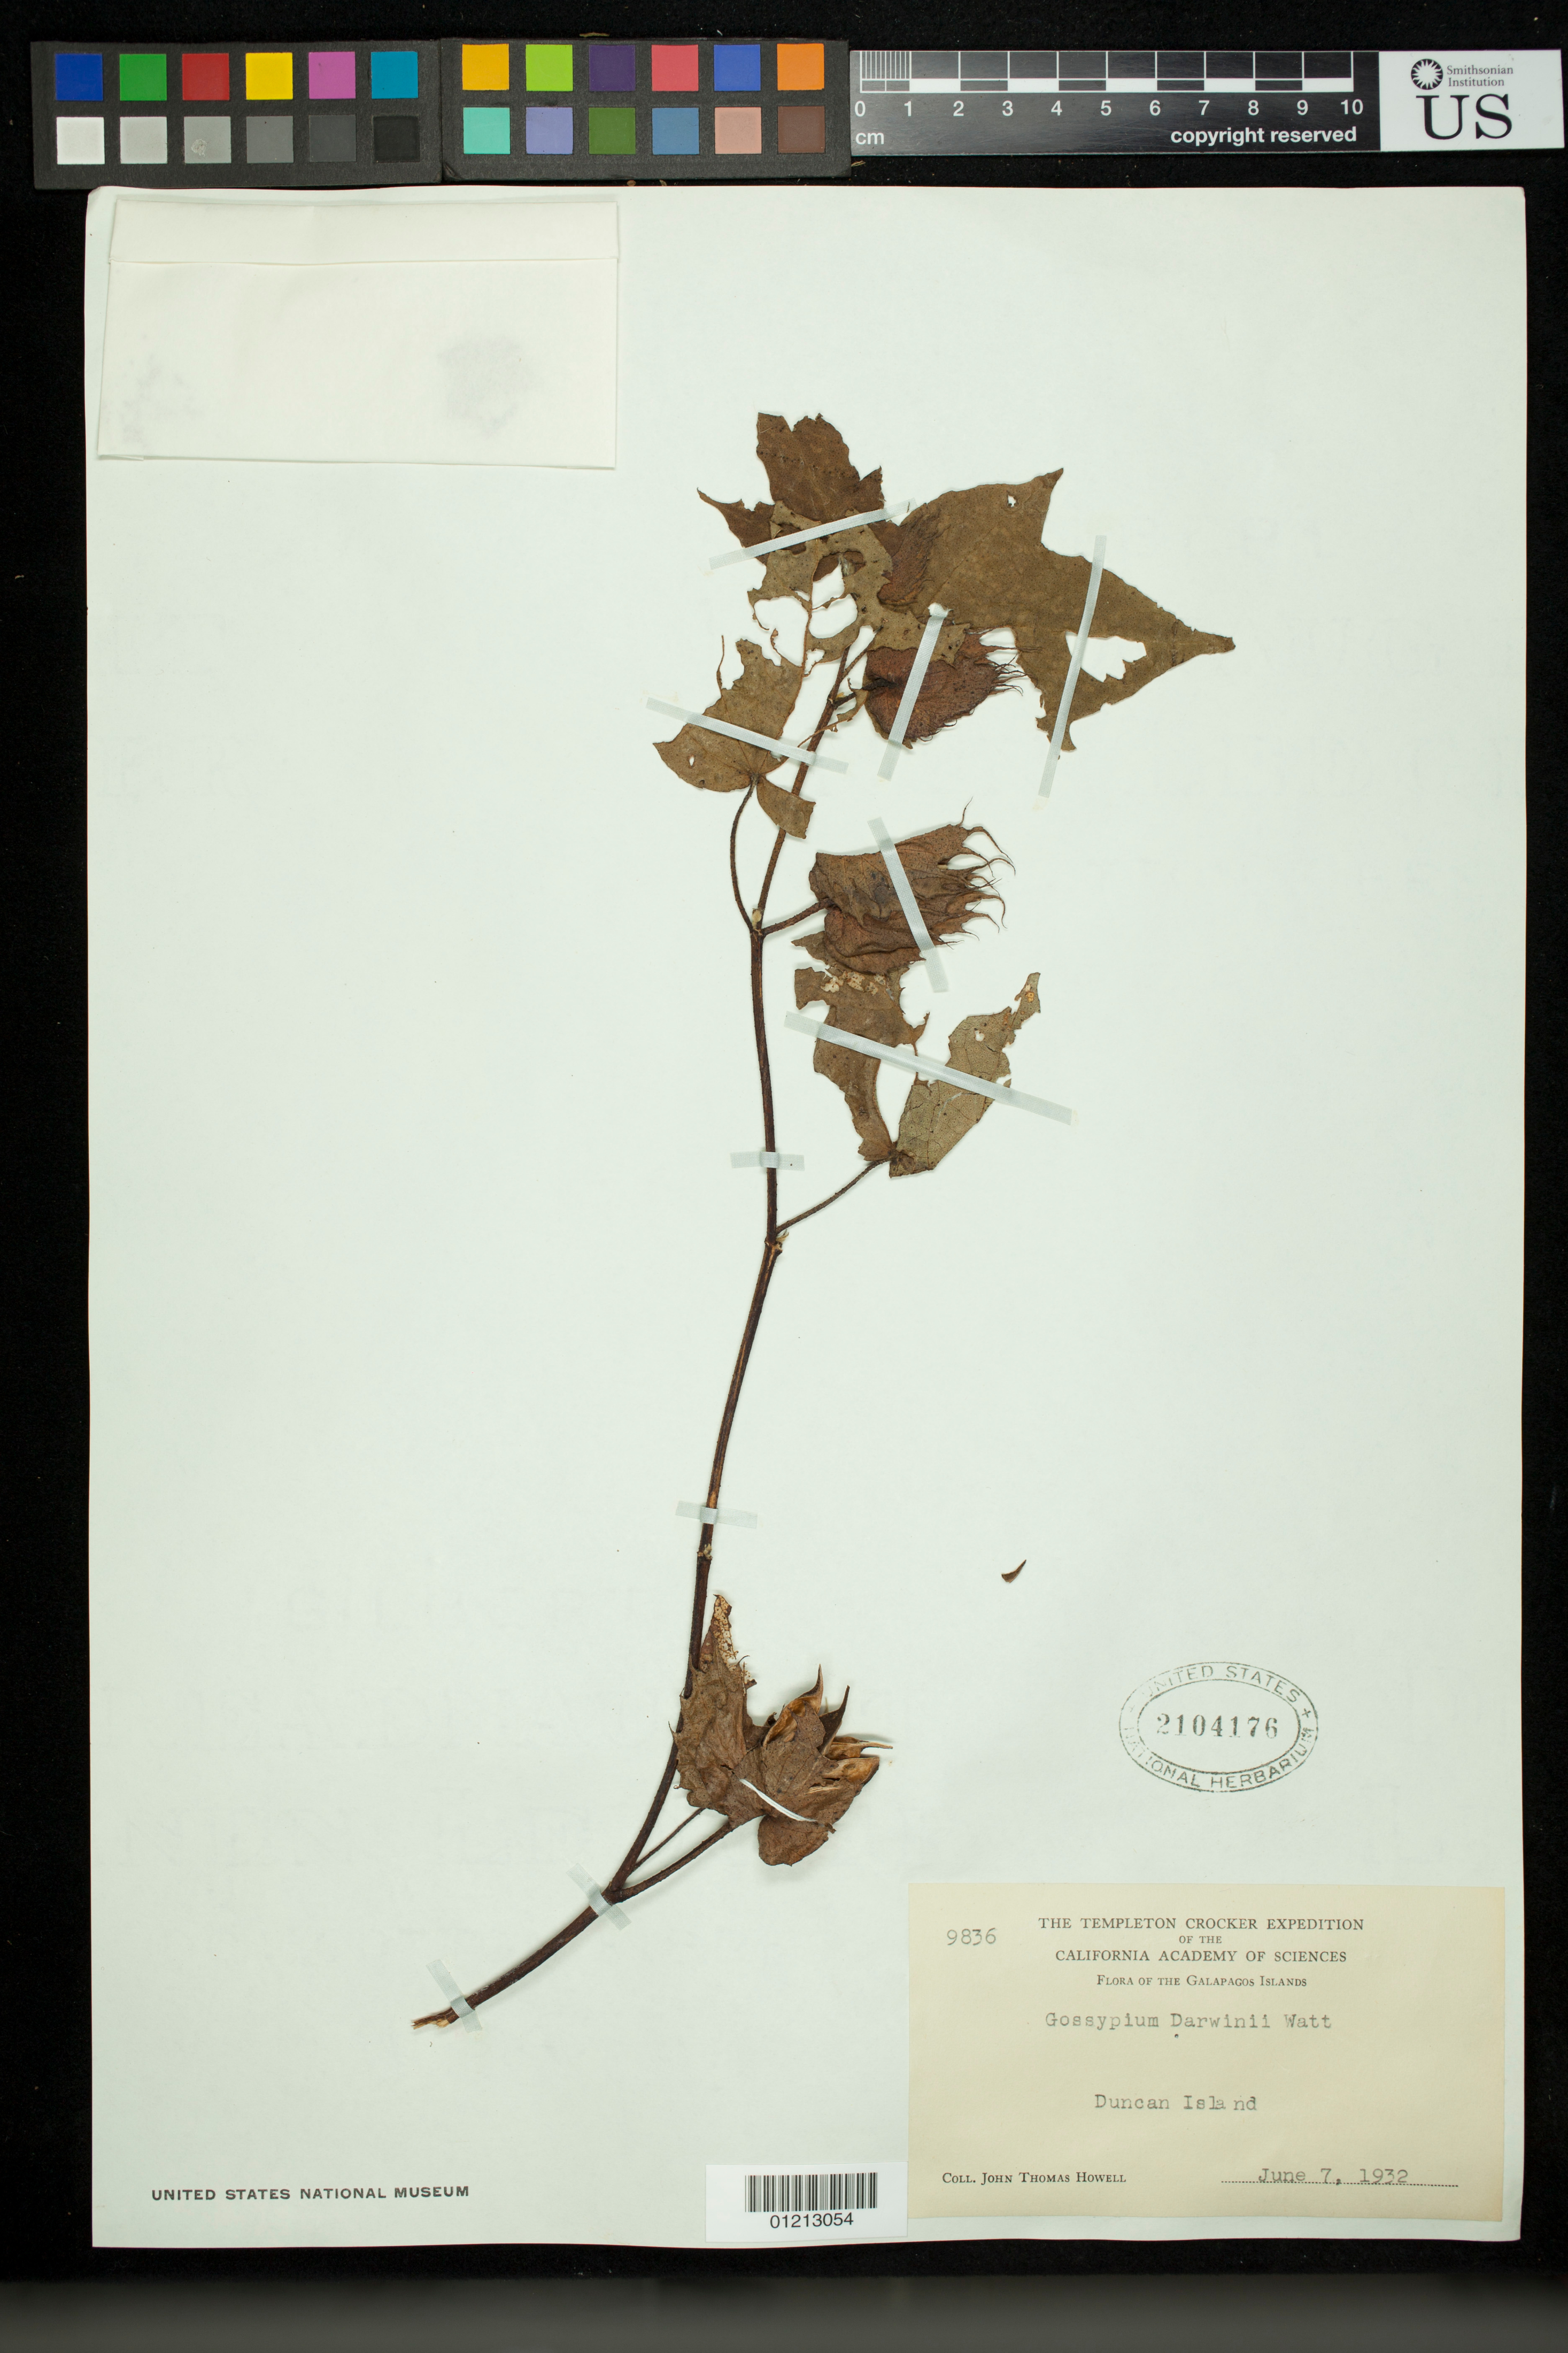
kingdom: Plantae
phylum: Tracheophyta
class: Magnoliopsida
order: Malvales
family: Malvaceae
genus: Gossypium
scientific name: Gossypium barbadense var. darwinii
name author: (G. Watt) J.B. Hutch.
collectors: J. T. Howell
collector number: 9836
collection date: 1932-06-07 or 1932-07-06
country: Ecuador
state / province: Colón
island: Pinzón [Duncan]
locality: Duncan Island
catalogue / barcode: US 2104176